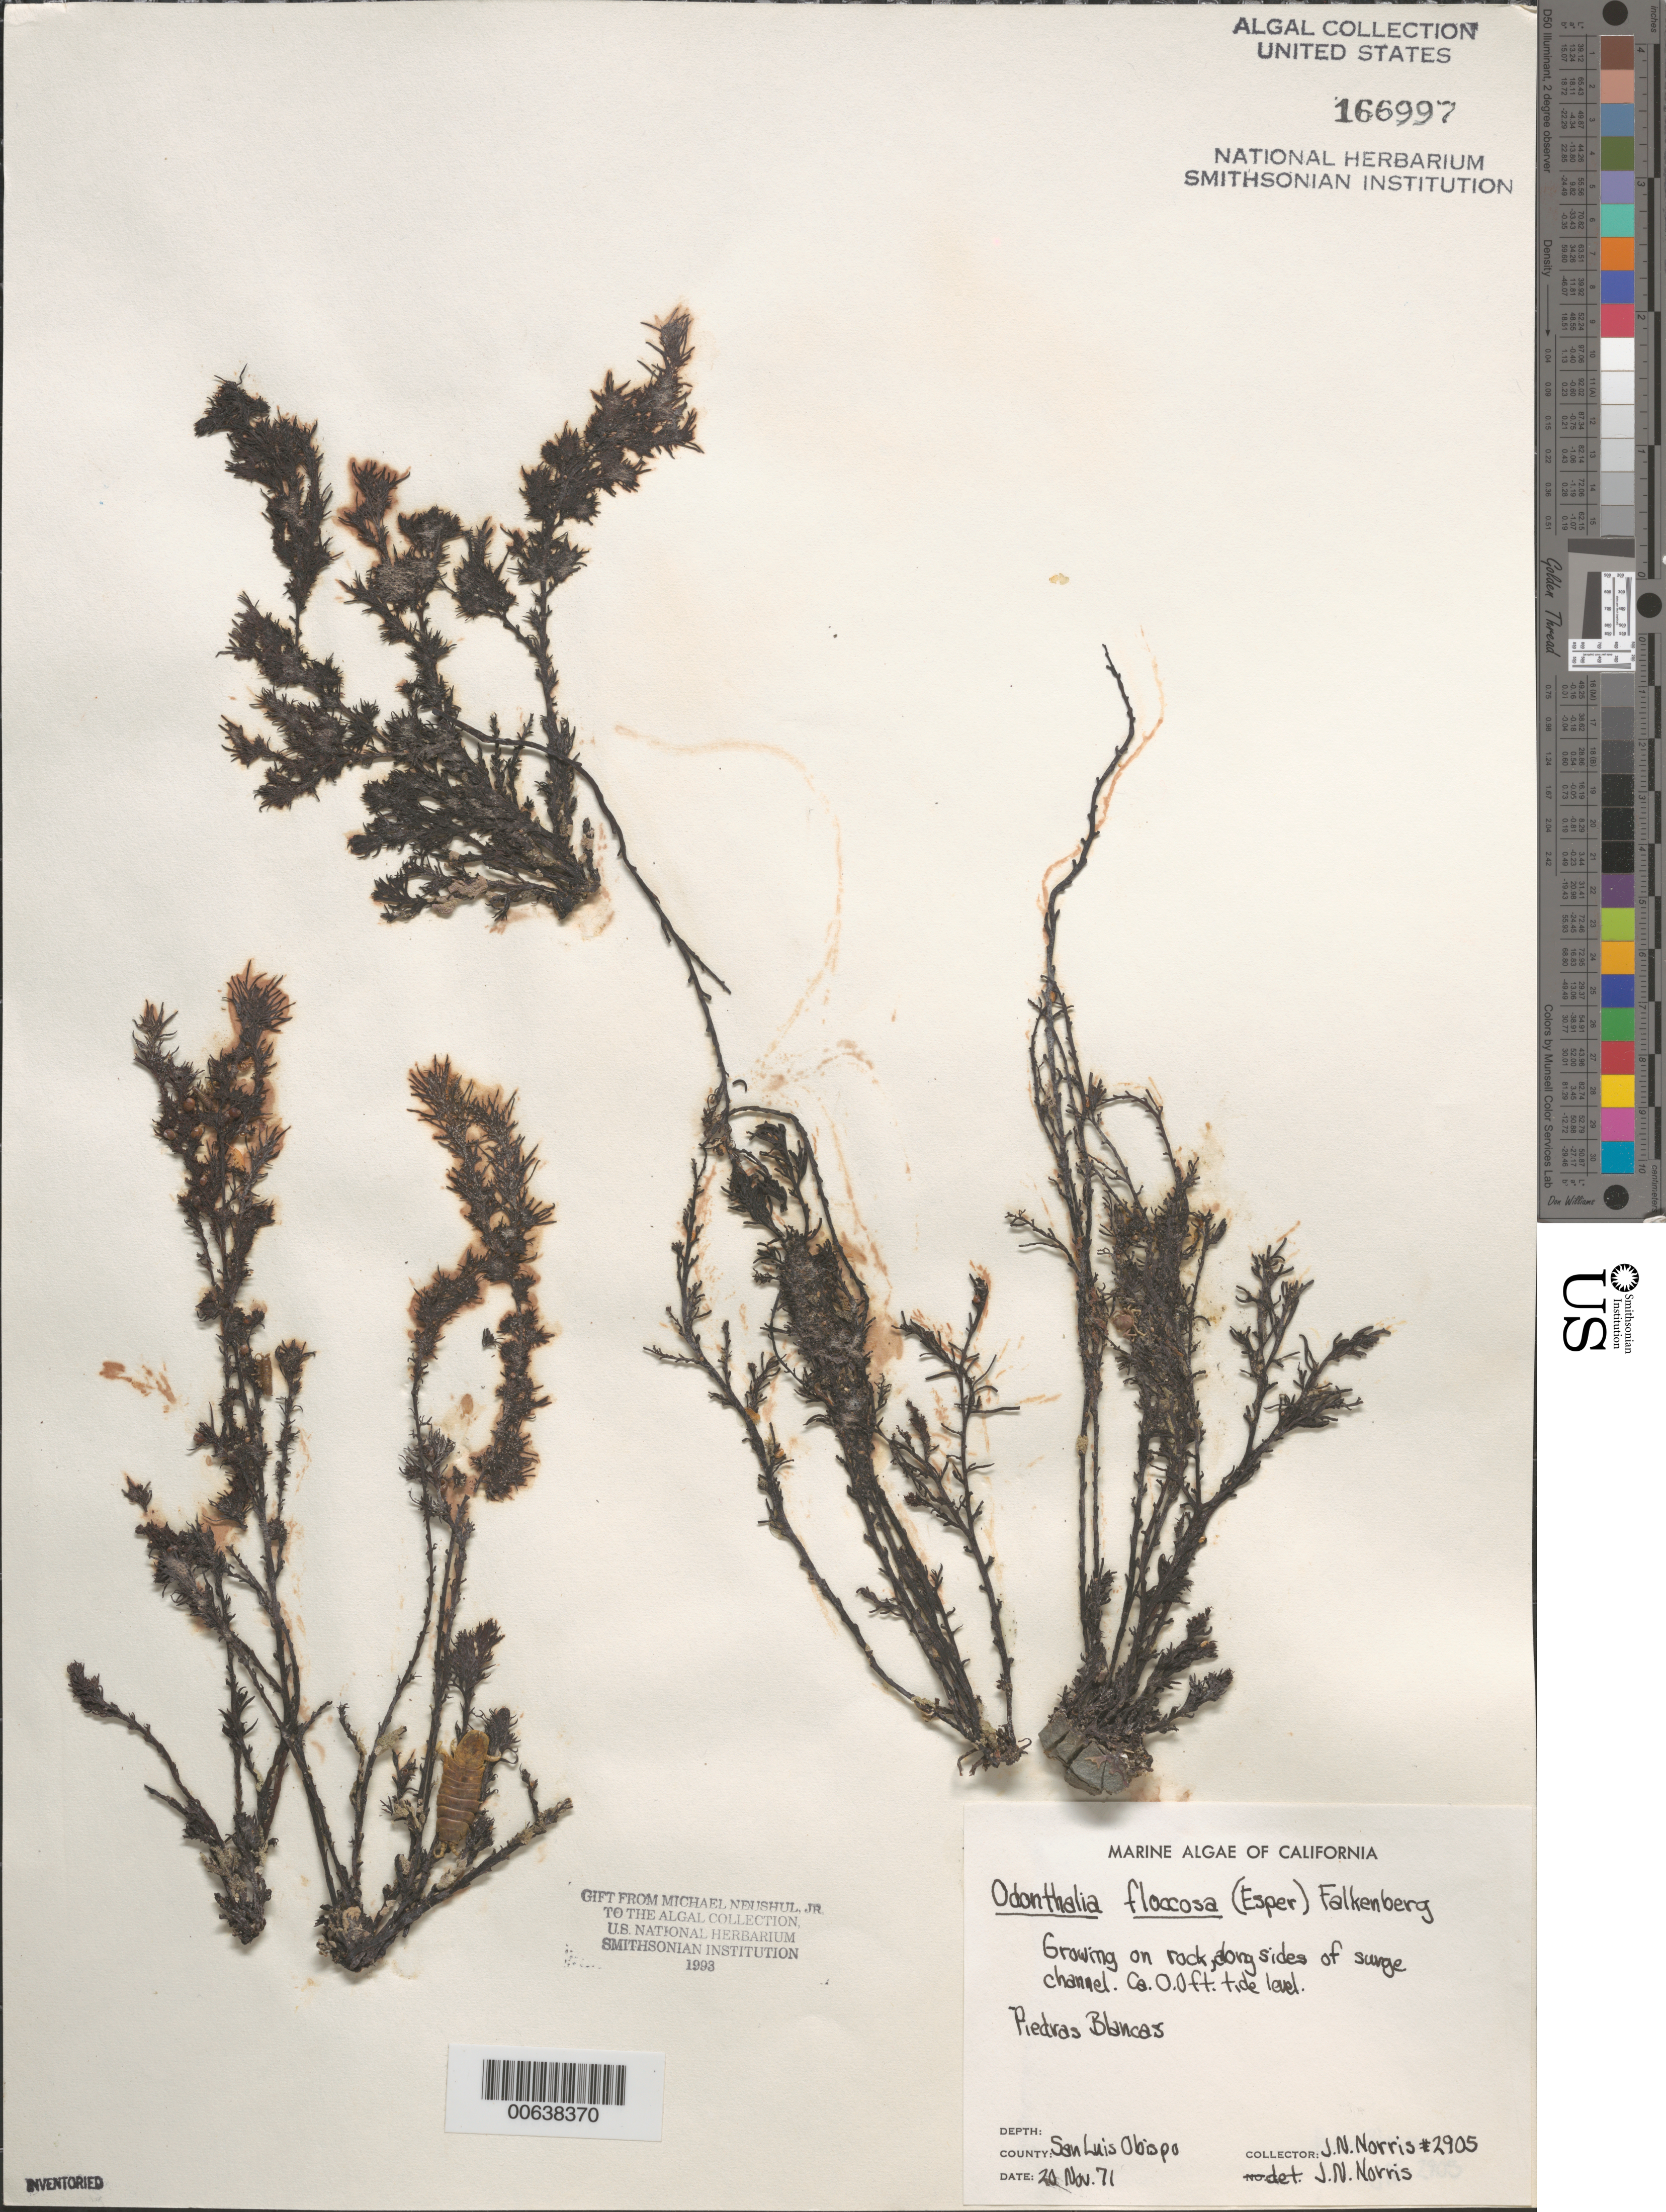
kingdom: Plantae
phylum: Rhodophyta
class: Florideophyceae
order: Ceramiales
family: Rhodomelaceae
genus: Odonthalia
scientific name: Odonthalia floccosa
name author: (Esper) Falkenb.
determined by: Norris, James N.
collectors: J. N. Norris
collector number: JN-2905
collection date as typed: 20 Nov 1971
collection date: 1971-11-20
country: United States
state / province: California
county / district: San Luis Obispo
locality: Piedras Blancas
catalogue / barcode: US 166997